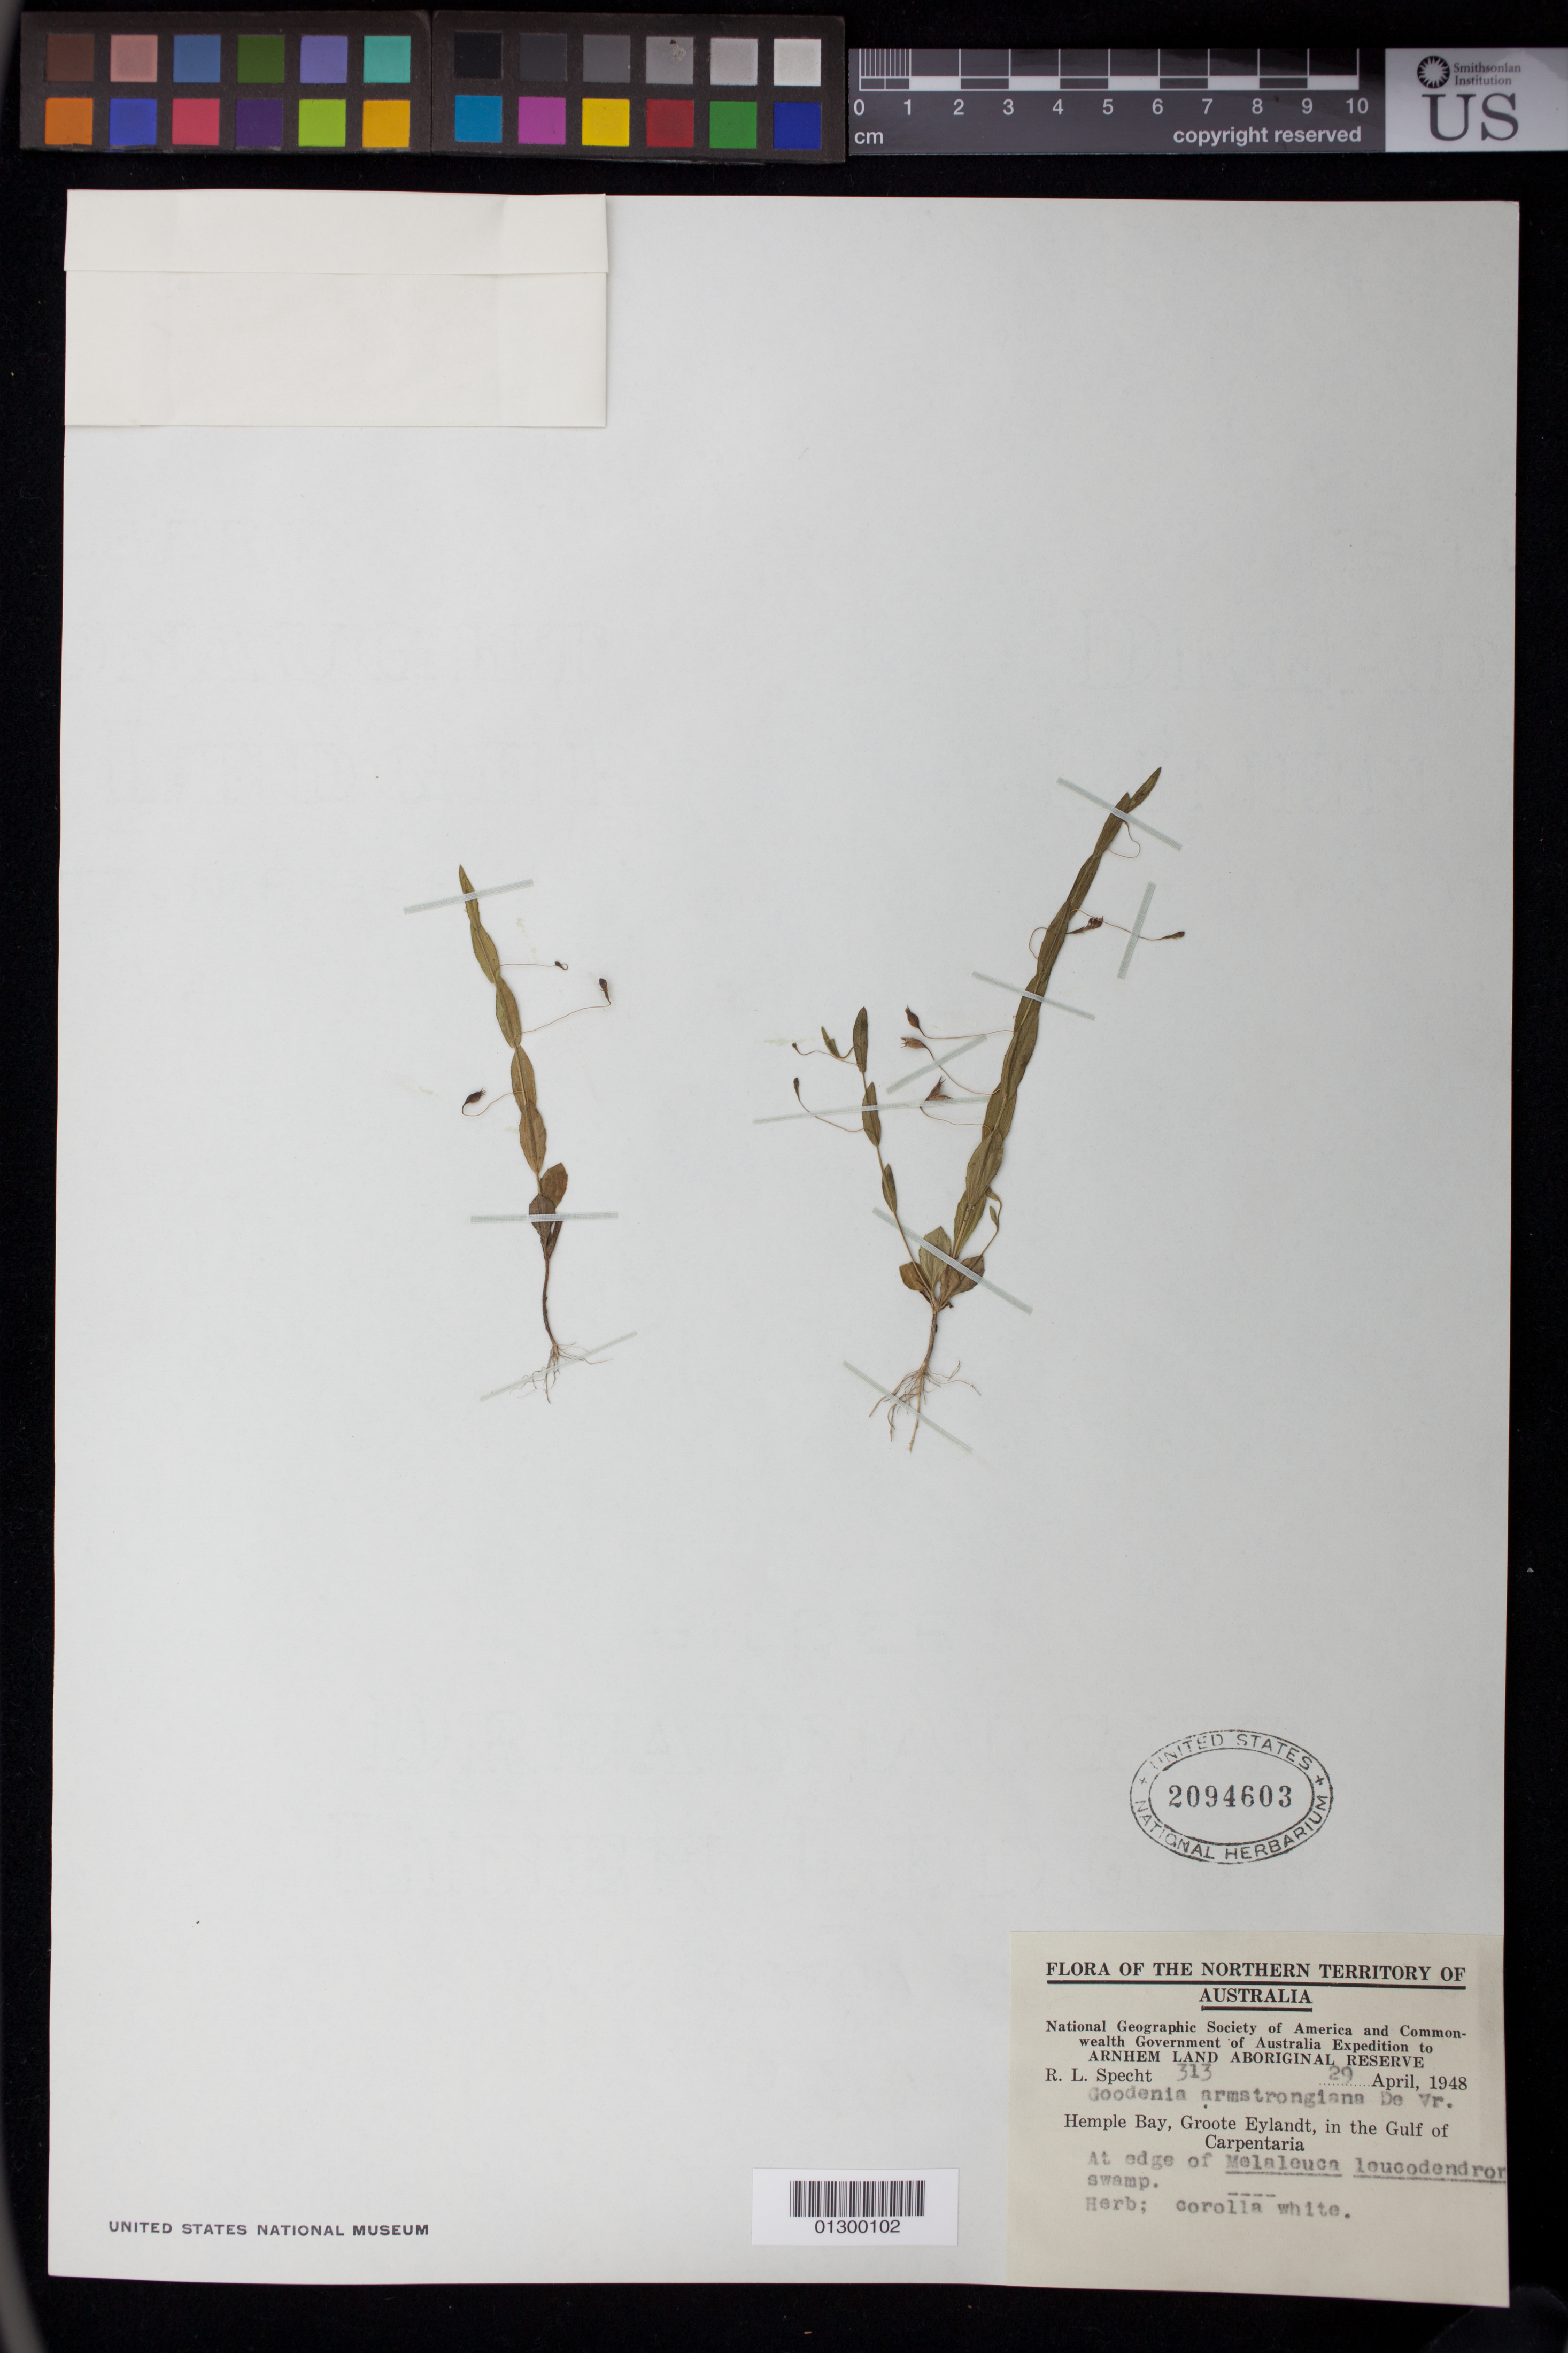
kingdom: Plantae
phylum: Tracheophyta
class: Magnoliopsida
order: Asterales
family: Goodeniaceae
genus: Goodenia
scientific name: Goodenia armstongiana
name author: de Vriese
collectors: R. L. Specht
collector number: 313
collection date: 1948-04-29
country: Australia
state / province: Northern Territory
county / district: East Arnhem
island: Groote Eylandt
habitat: At edge of Melaleuca leucodendron swamp.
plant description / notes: Herb; corolla white.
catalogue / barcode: US 2094603